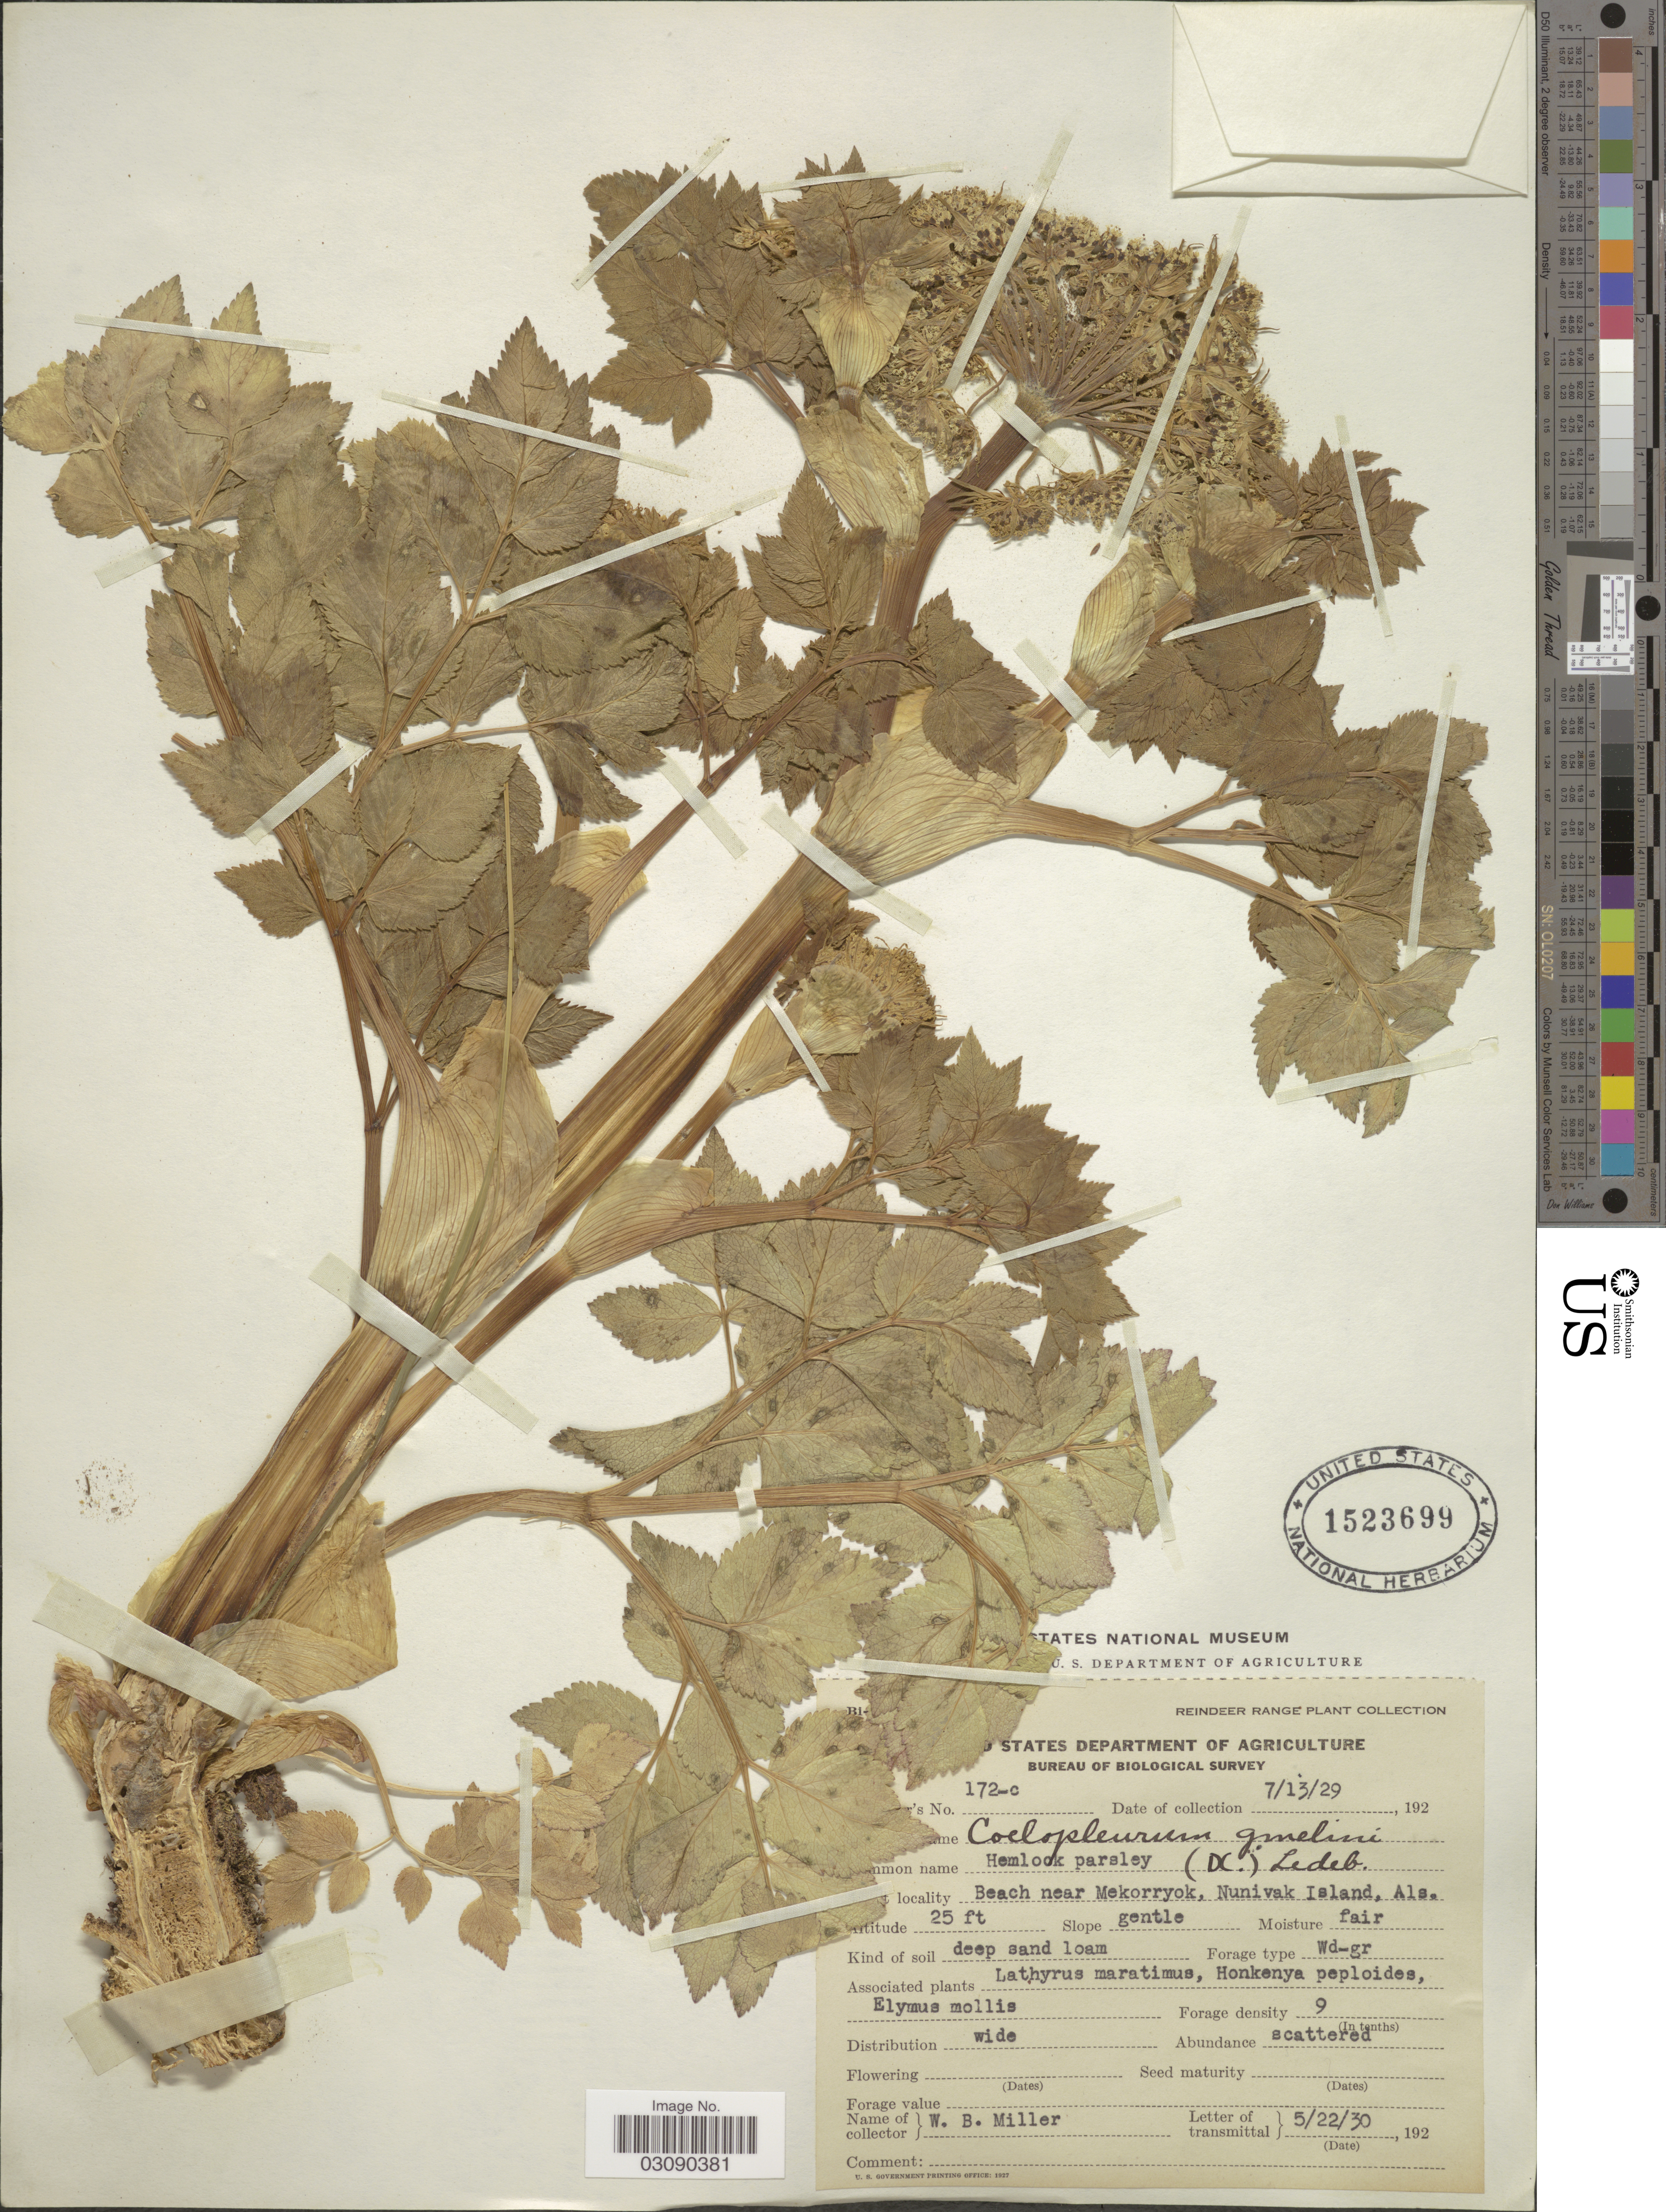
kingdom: Plantae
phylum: Tracheophyta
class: Magnoliopsida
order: Apiales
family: Apiaceae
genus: Angelica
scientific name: Angelica lucida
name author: L.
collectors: W. Miller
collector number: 172-c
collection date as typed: Transcribed d/m/y: 13/7/29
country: United States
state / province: Alaska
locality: Beach near Mekorryok, Nunivak Island, Als.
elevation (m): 8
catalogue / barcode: US 1523699